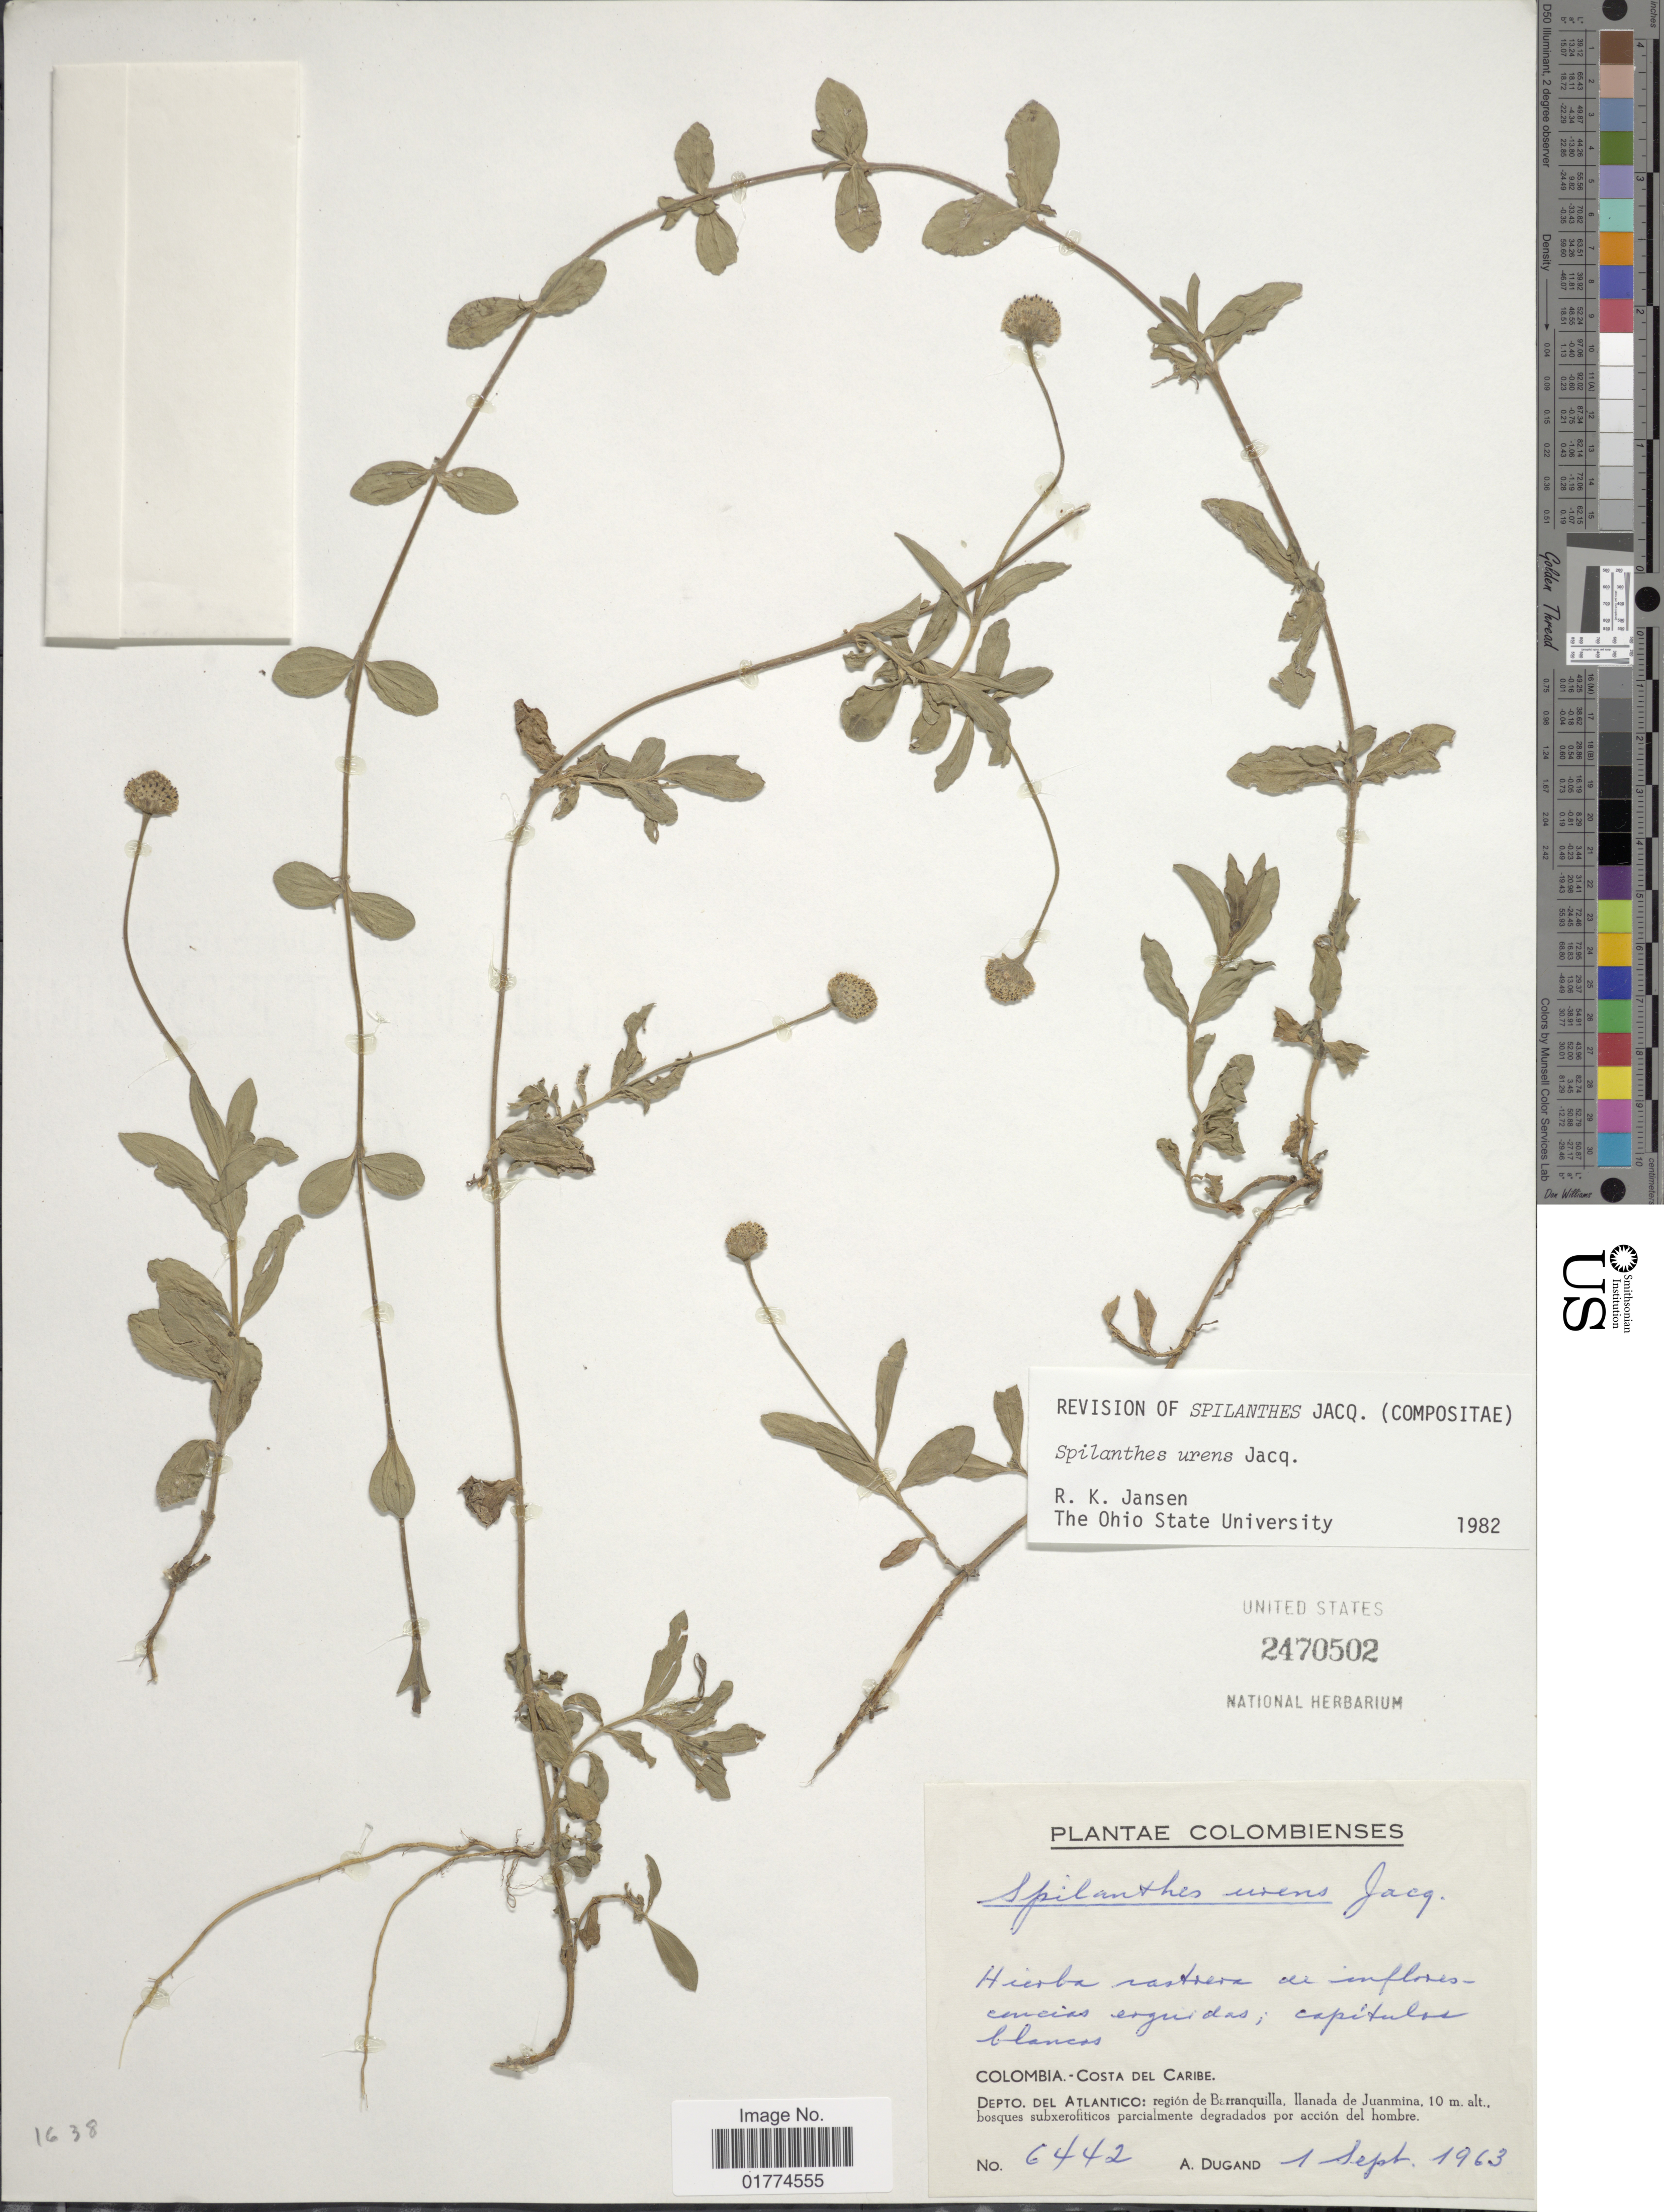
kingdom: Plantae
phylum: Tracheophyta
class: Magnoliopsida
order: Asterales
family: Asteraceae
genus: Spilanthes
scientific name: Spilanthes urens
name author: Jacq.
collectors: A. Dugand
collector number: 6442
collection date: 1963-09-01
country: Colombia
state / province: Atlántico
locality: Costa del Caribe. región de Barranquilla, llanada de Juanmina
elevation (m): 10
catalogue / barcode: US 2470502